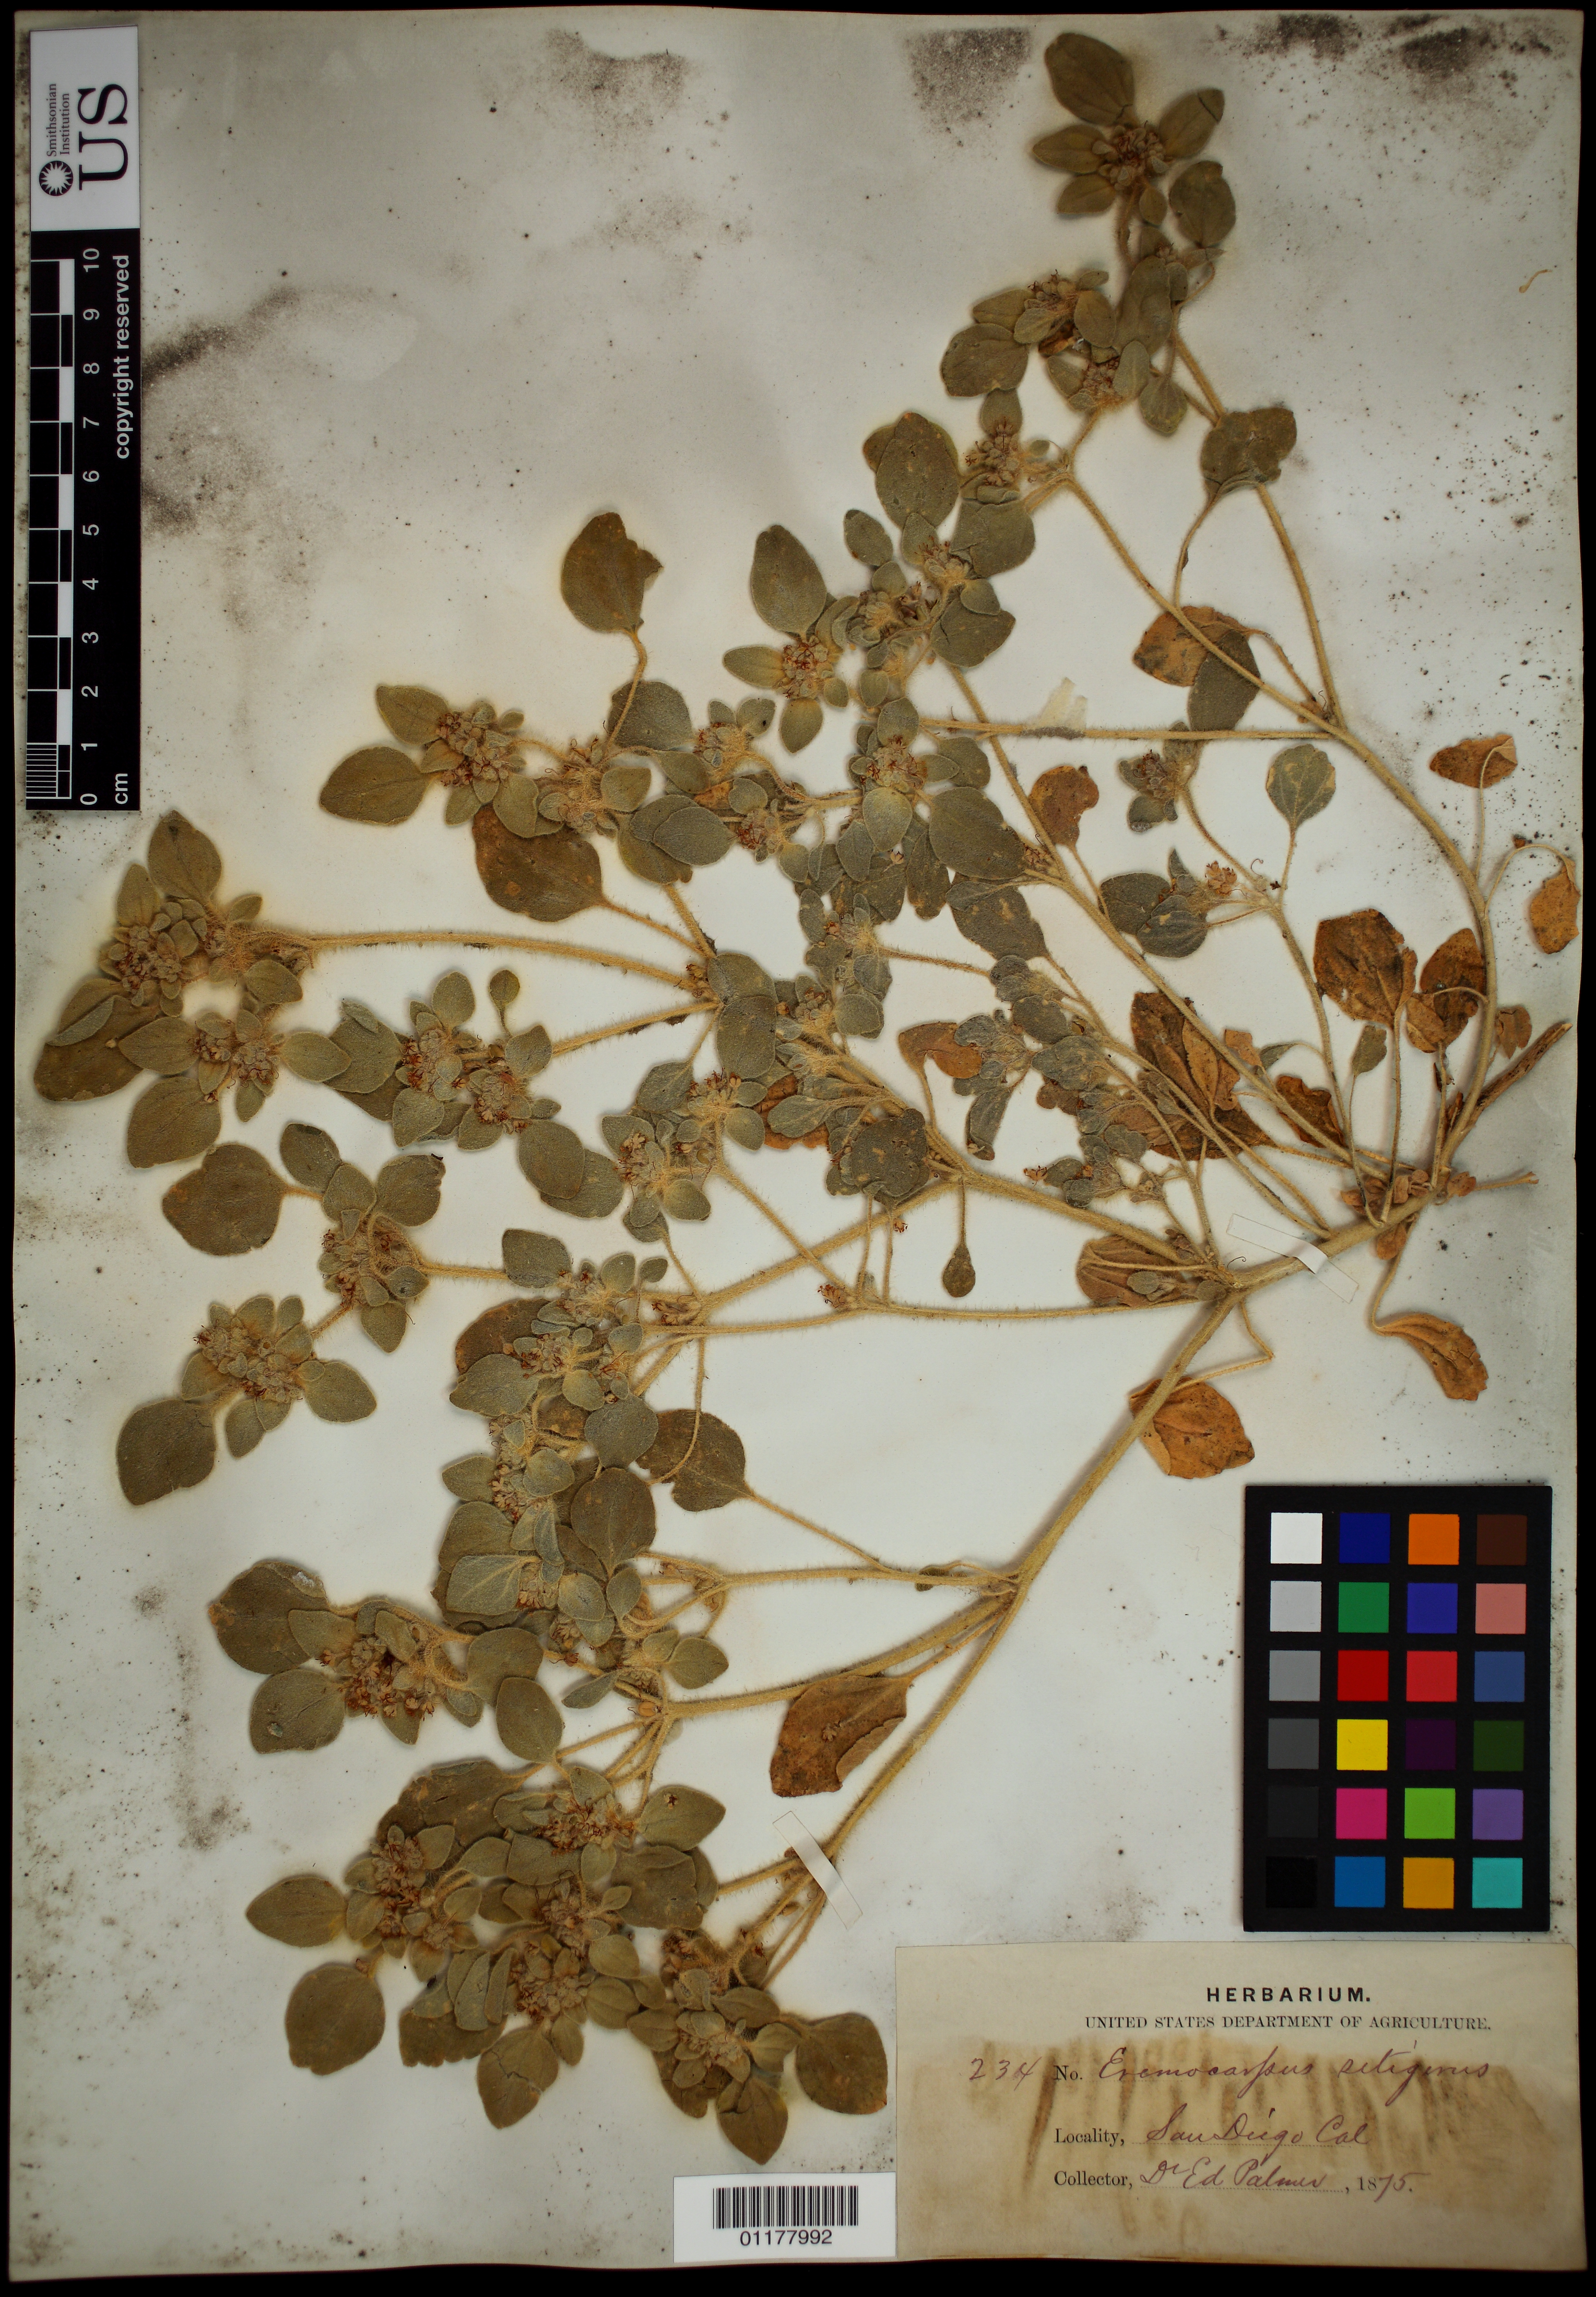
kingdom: Plantae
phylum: Tracheophyta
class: Magnoliopsida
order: Malpighiales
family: Euphorbiaceae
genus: Eremocarpus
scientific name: Eremocarpus setigerus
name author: (Hook.) Benth.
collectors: E. Palmer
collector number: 234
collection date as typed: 1875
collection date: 1875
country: United States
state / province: California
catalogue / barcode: US 1